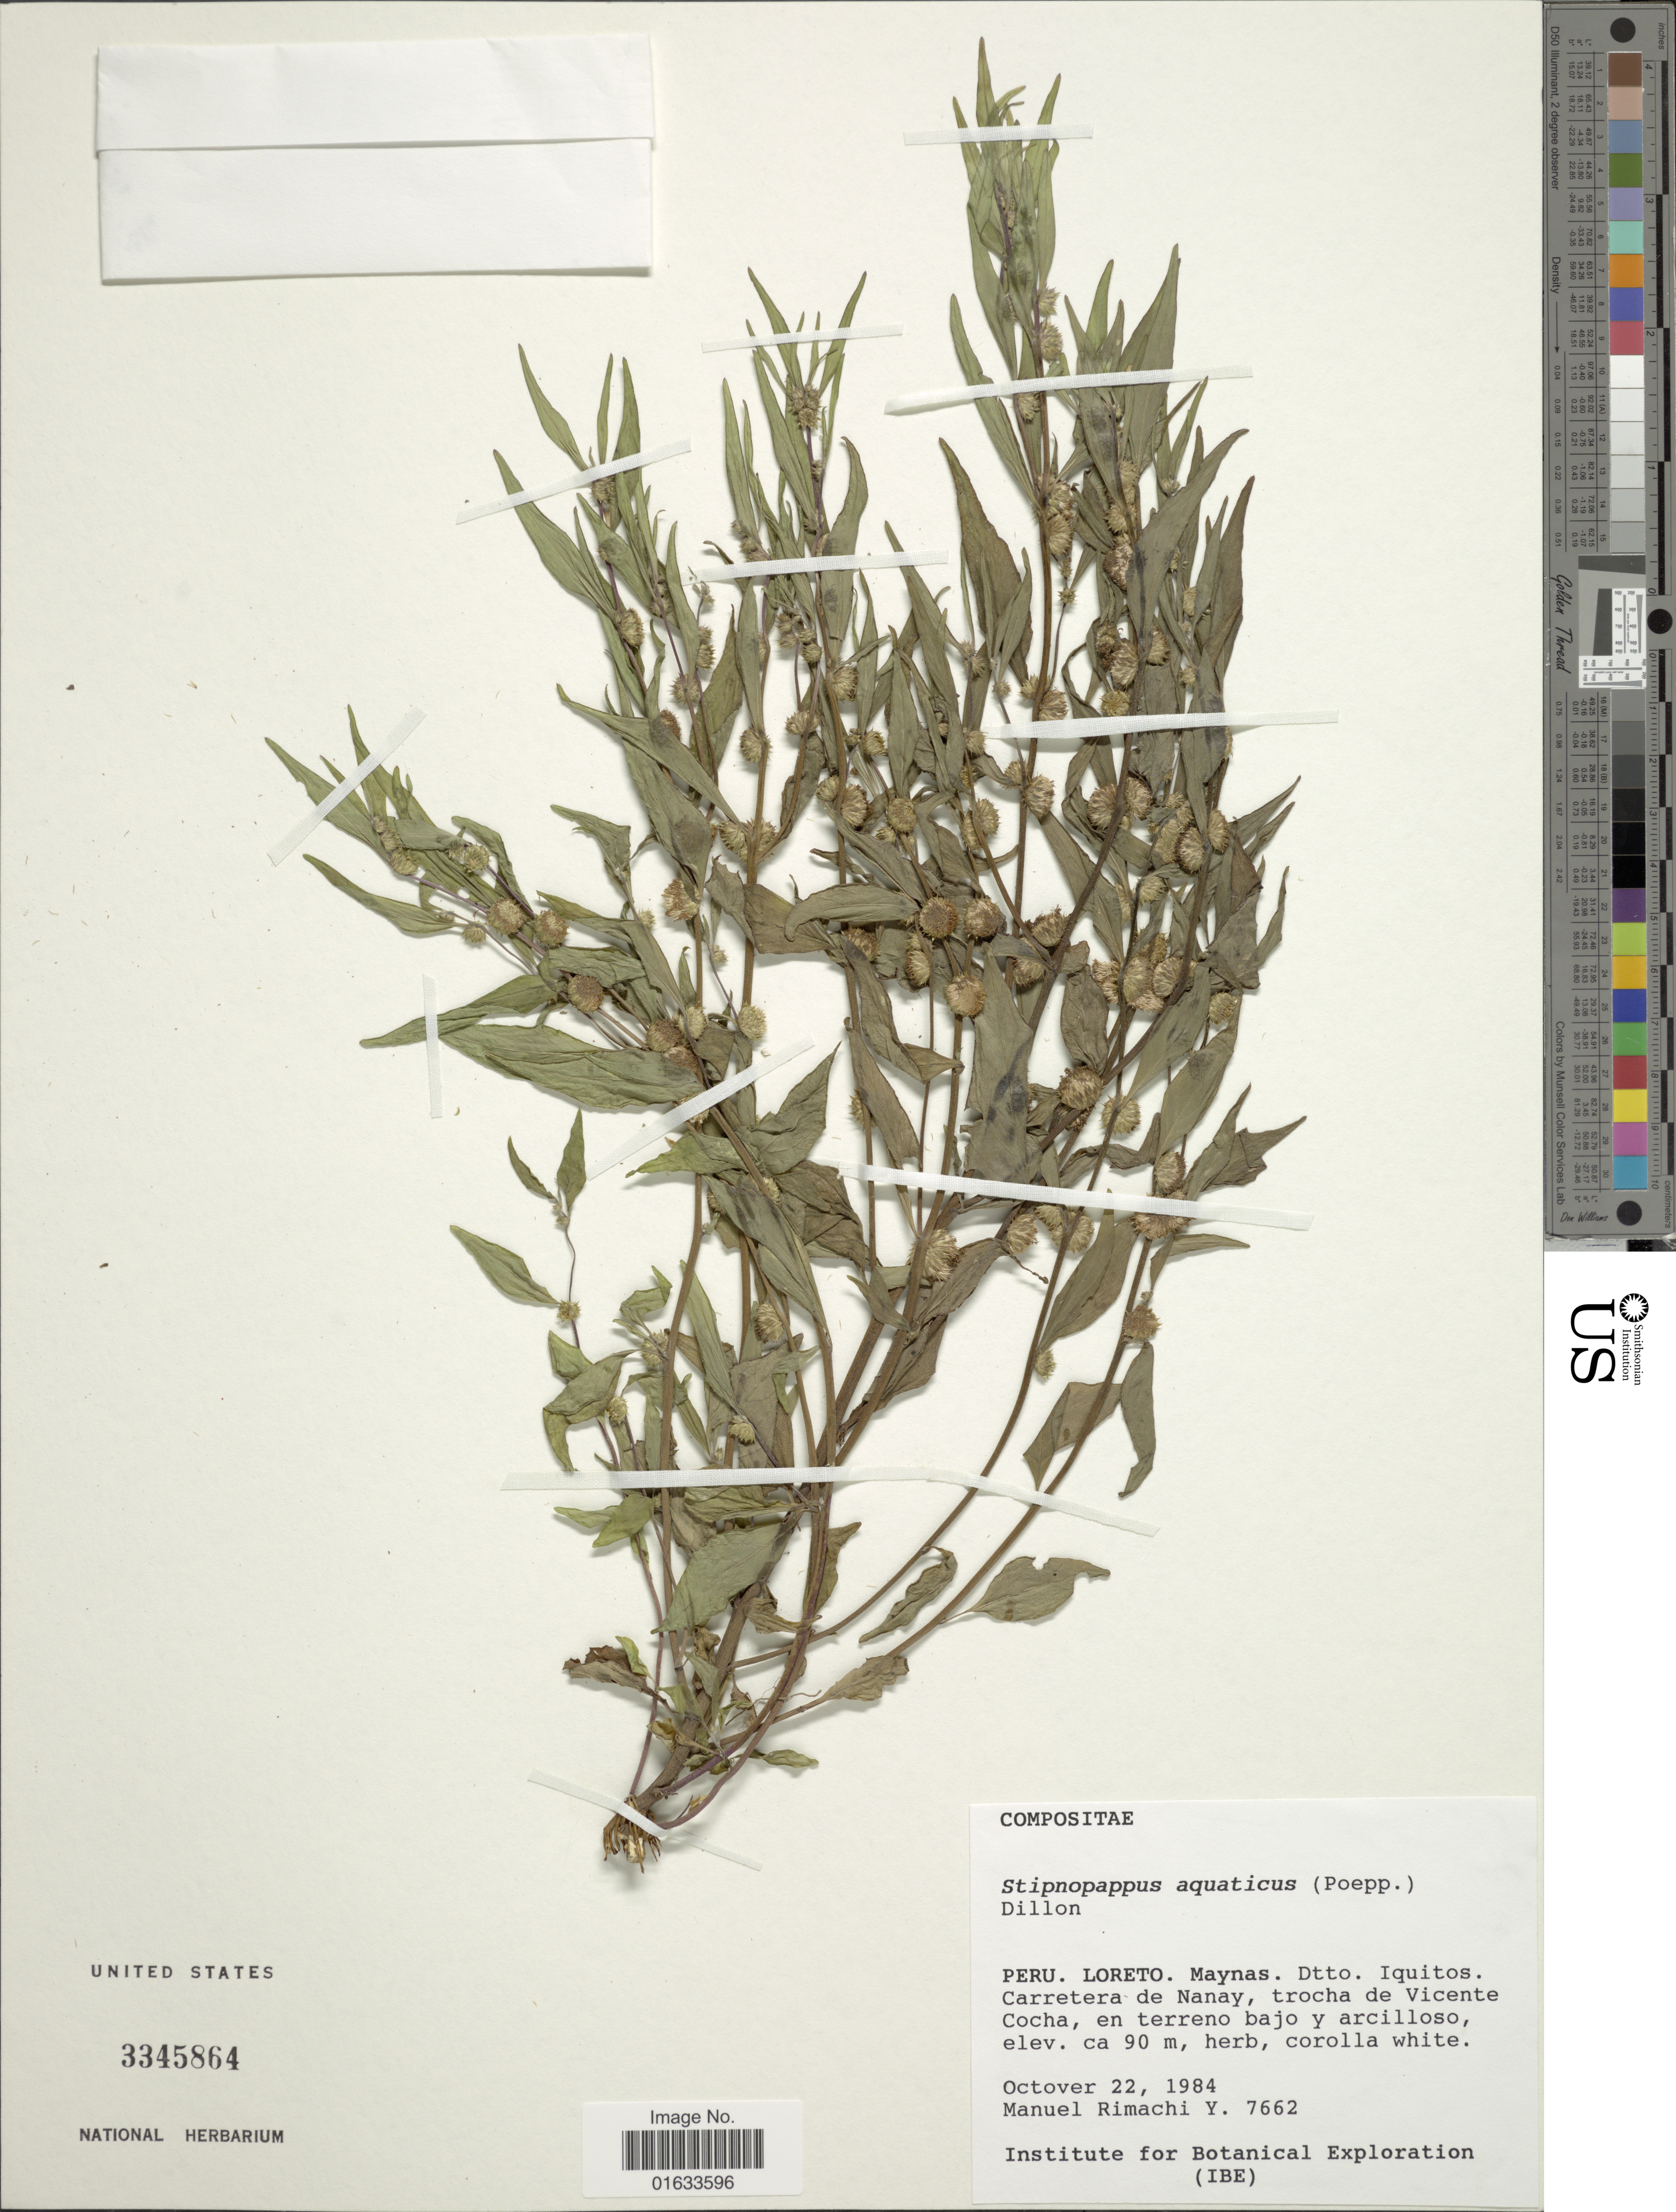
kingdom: Plantae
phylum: Tracheophyta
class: Magnoliopsida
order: Asterales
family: Asteraceae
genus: Xiphochaeta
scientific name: Xiphochaeta aquatica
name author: Poepp.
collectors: M. Rimachi Y.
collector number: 7662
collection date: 1984-10-22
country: Peru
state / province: Loreto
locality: Peru. Loreto. Maynas. Dtto. Iquitos. Carretera de Nanay, trocha de Vicente Cocha, enterreno bajo y arcilloso.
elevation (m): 90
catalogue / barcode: US 3345864